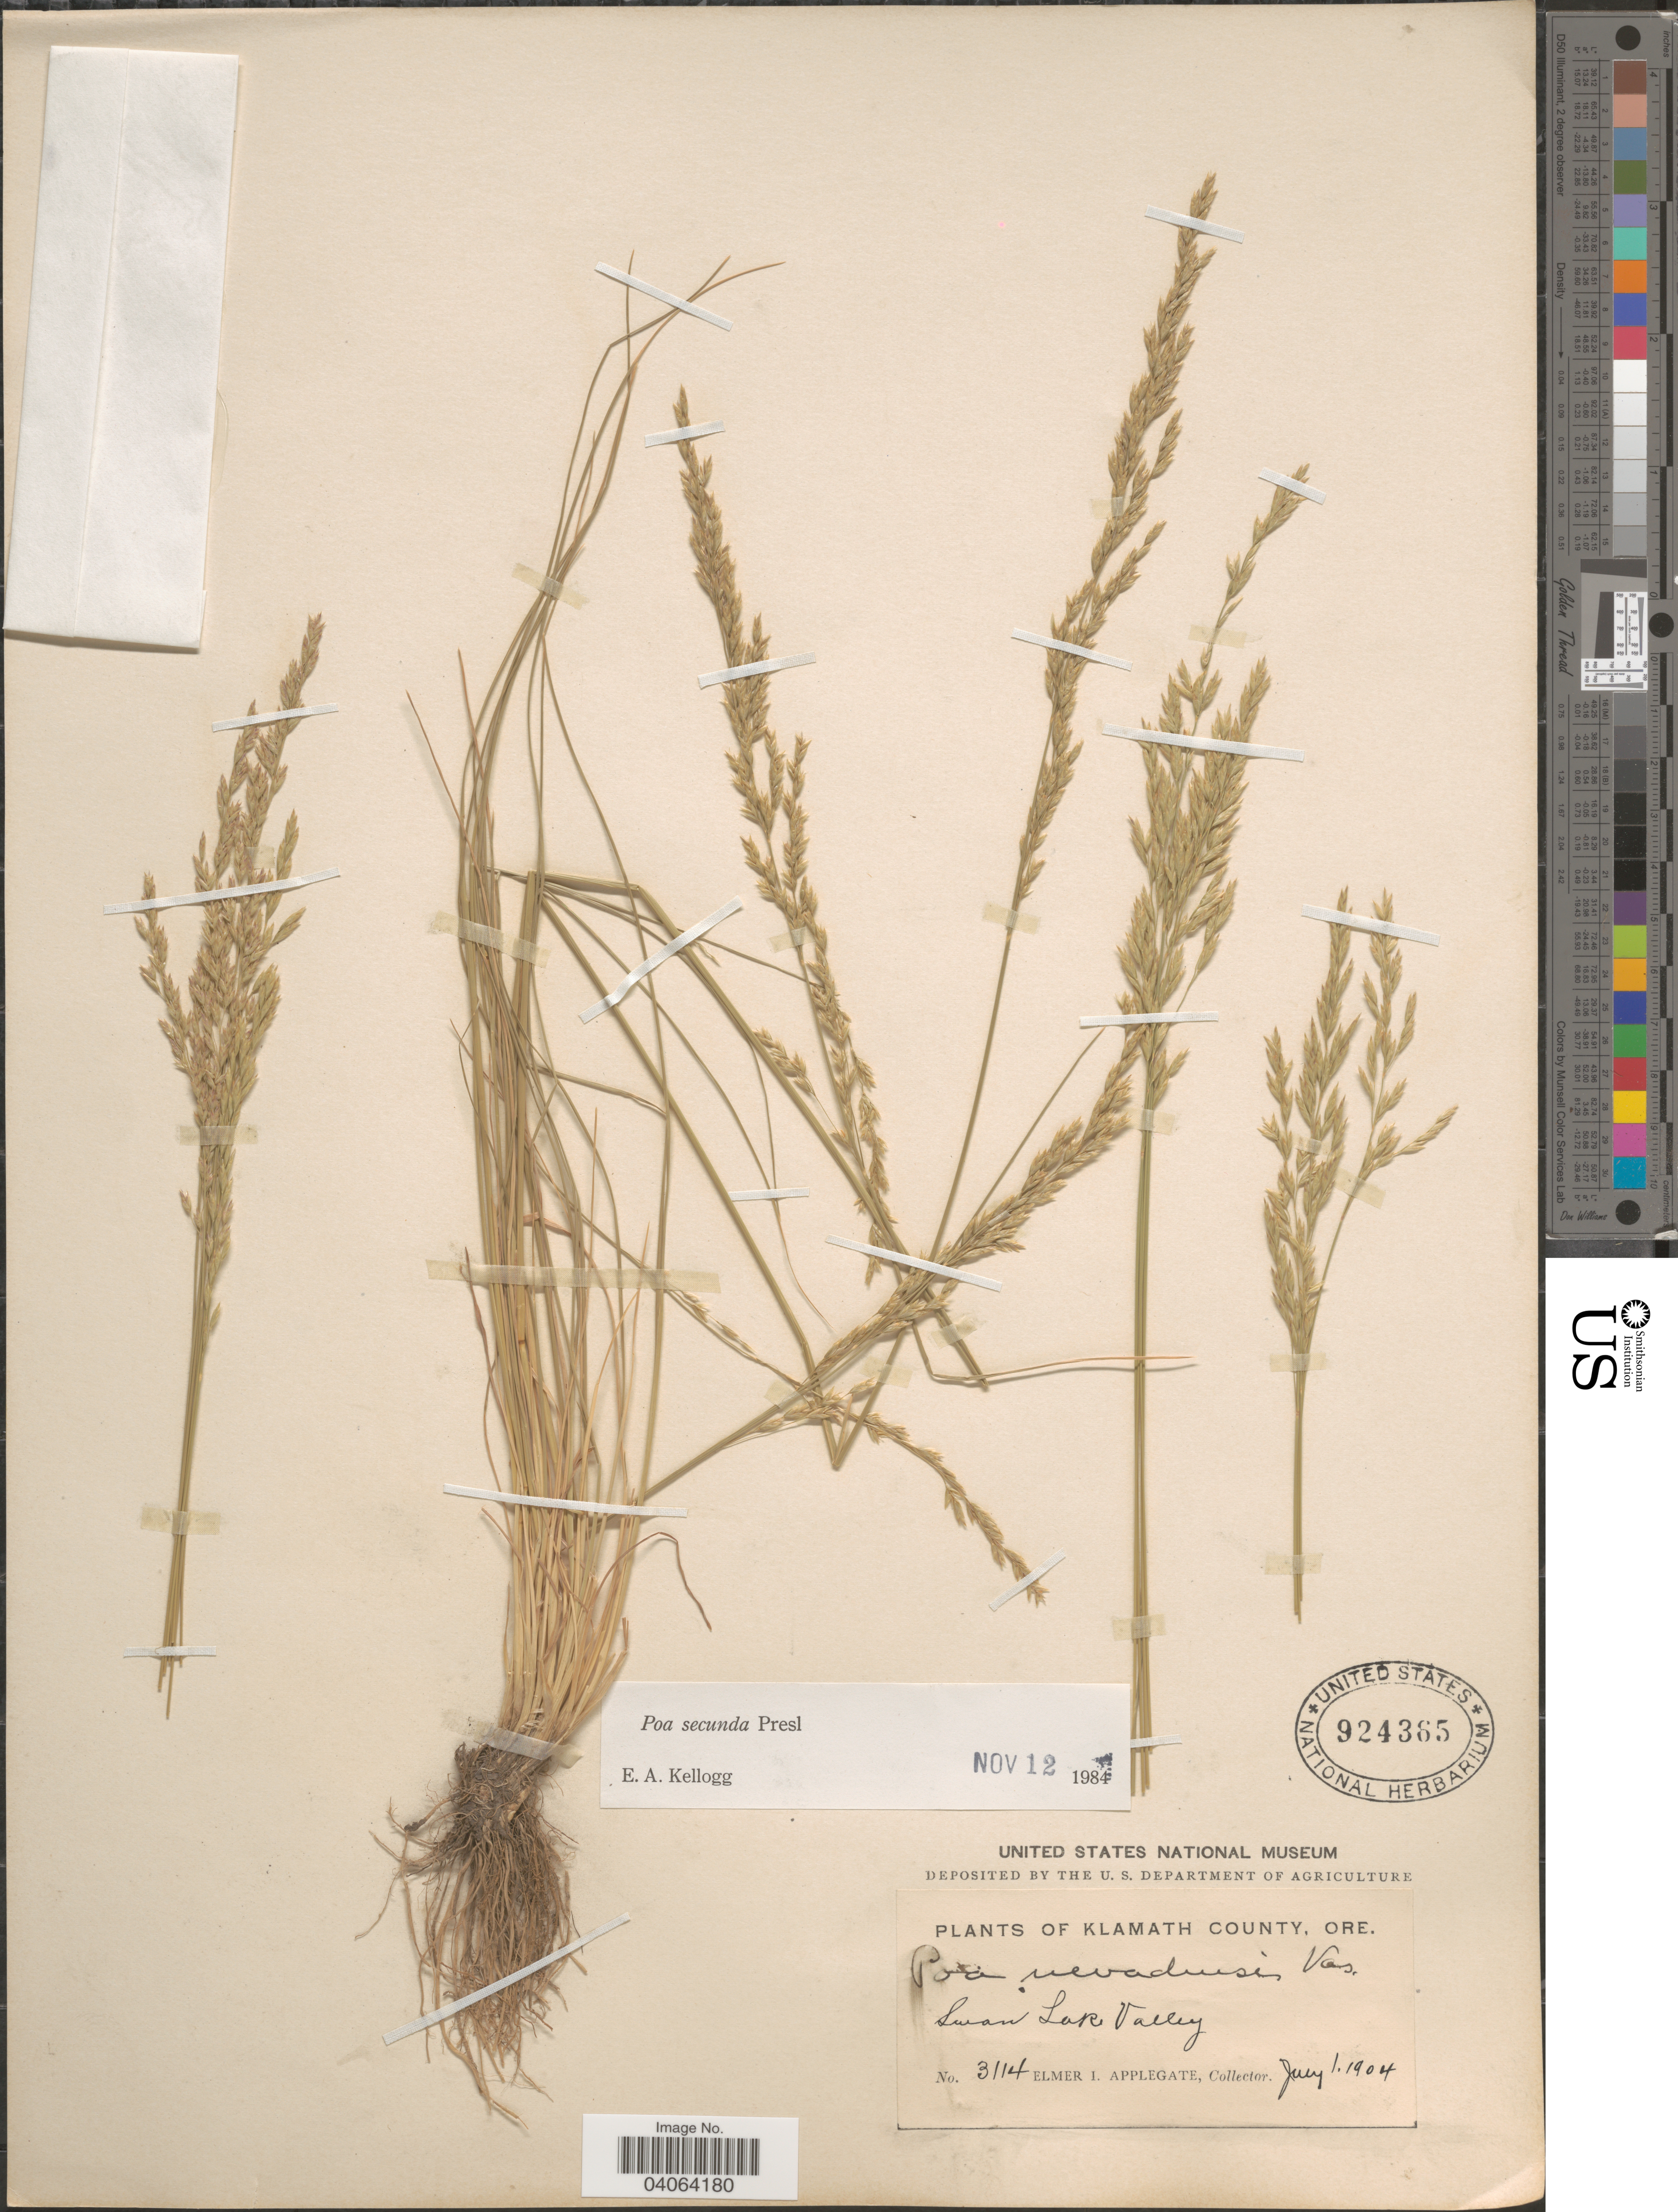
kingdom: Plantae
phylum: Tracheophyta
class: Liliopsida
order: Poales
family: Poaceae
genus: Poa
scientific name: Poa secunda subsp. juncifolia var. nevadensis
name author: (Vasey ex Scribn.) Soreng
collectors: E. I. Applegate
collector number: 3114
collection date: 1904-07-01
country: United States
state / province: Oregon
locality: Klamath County. Swan Lake Valley.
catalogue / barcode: US 924365